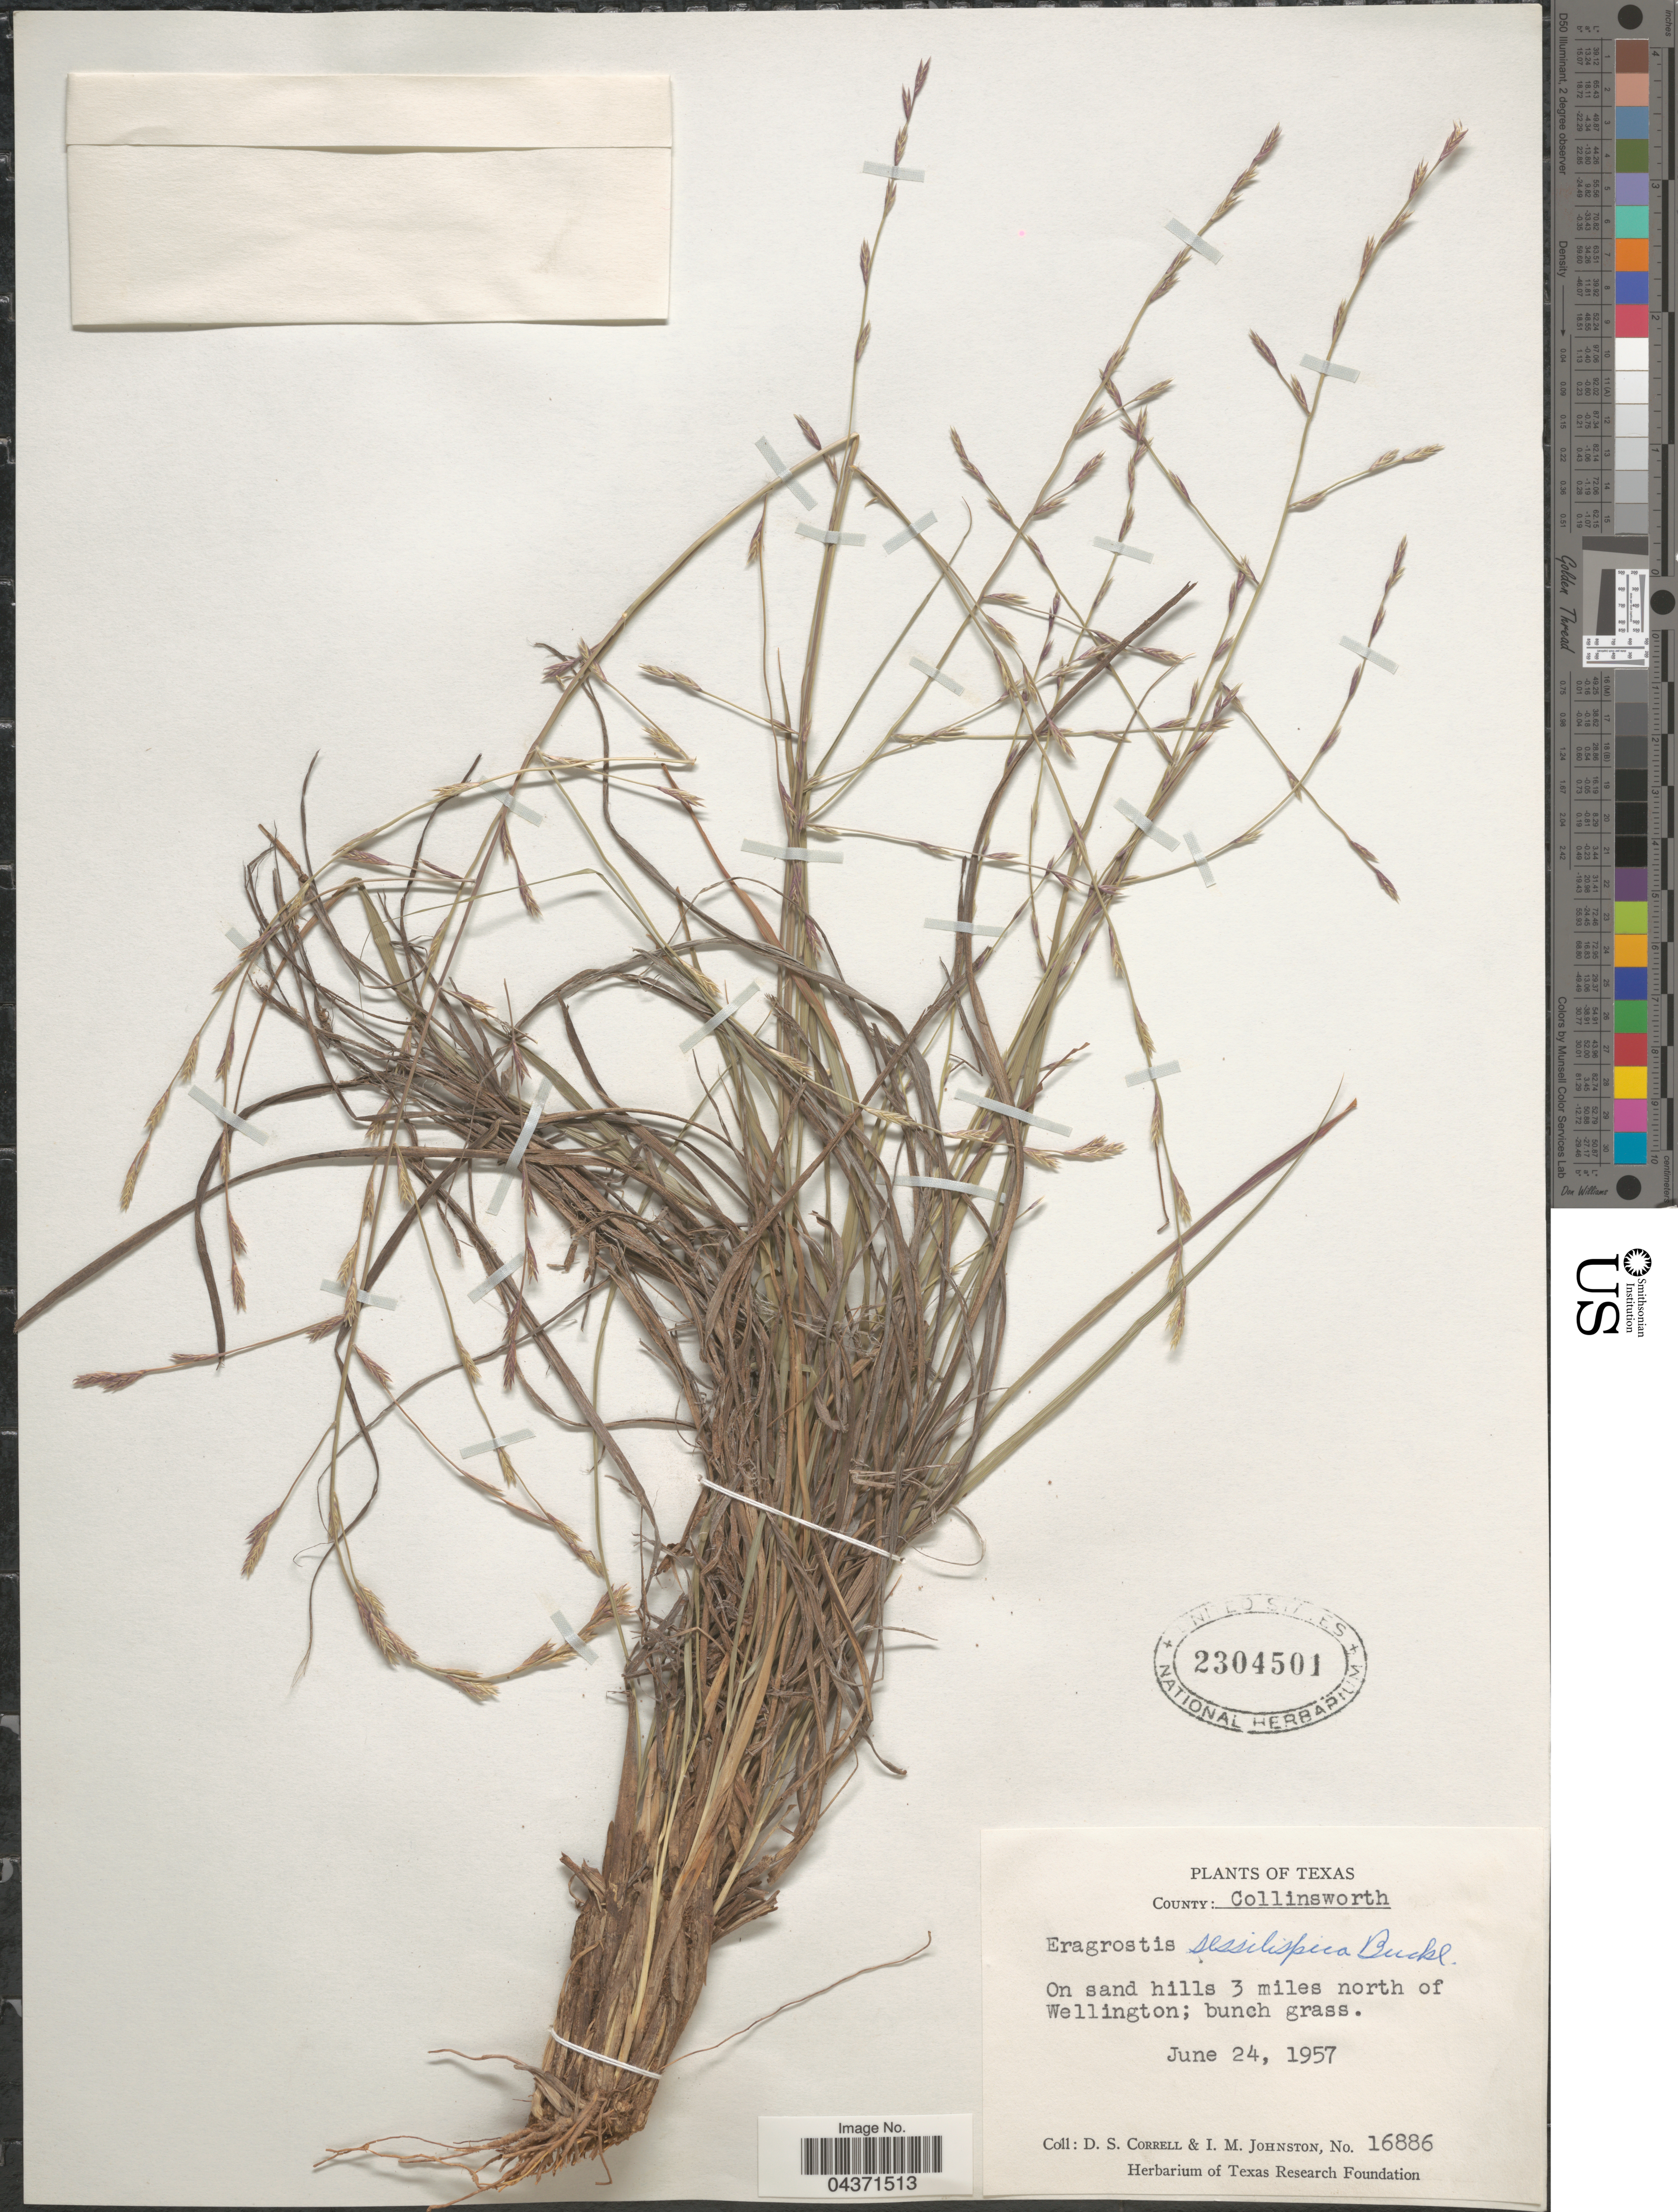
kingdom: Plantae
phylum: Tracheophyta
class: Liliopsida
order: Poales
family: Poaceae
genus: Eragrostis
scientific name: Eragrostis sessilispica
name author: Buckley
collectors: D. S. Correll & I.M. Johnston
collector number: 16886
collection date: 1957-06-24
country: United States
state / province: Texas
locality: County: Collinsworth. On sand hills 3 miles north of Wellington.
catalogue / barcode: US 2304501